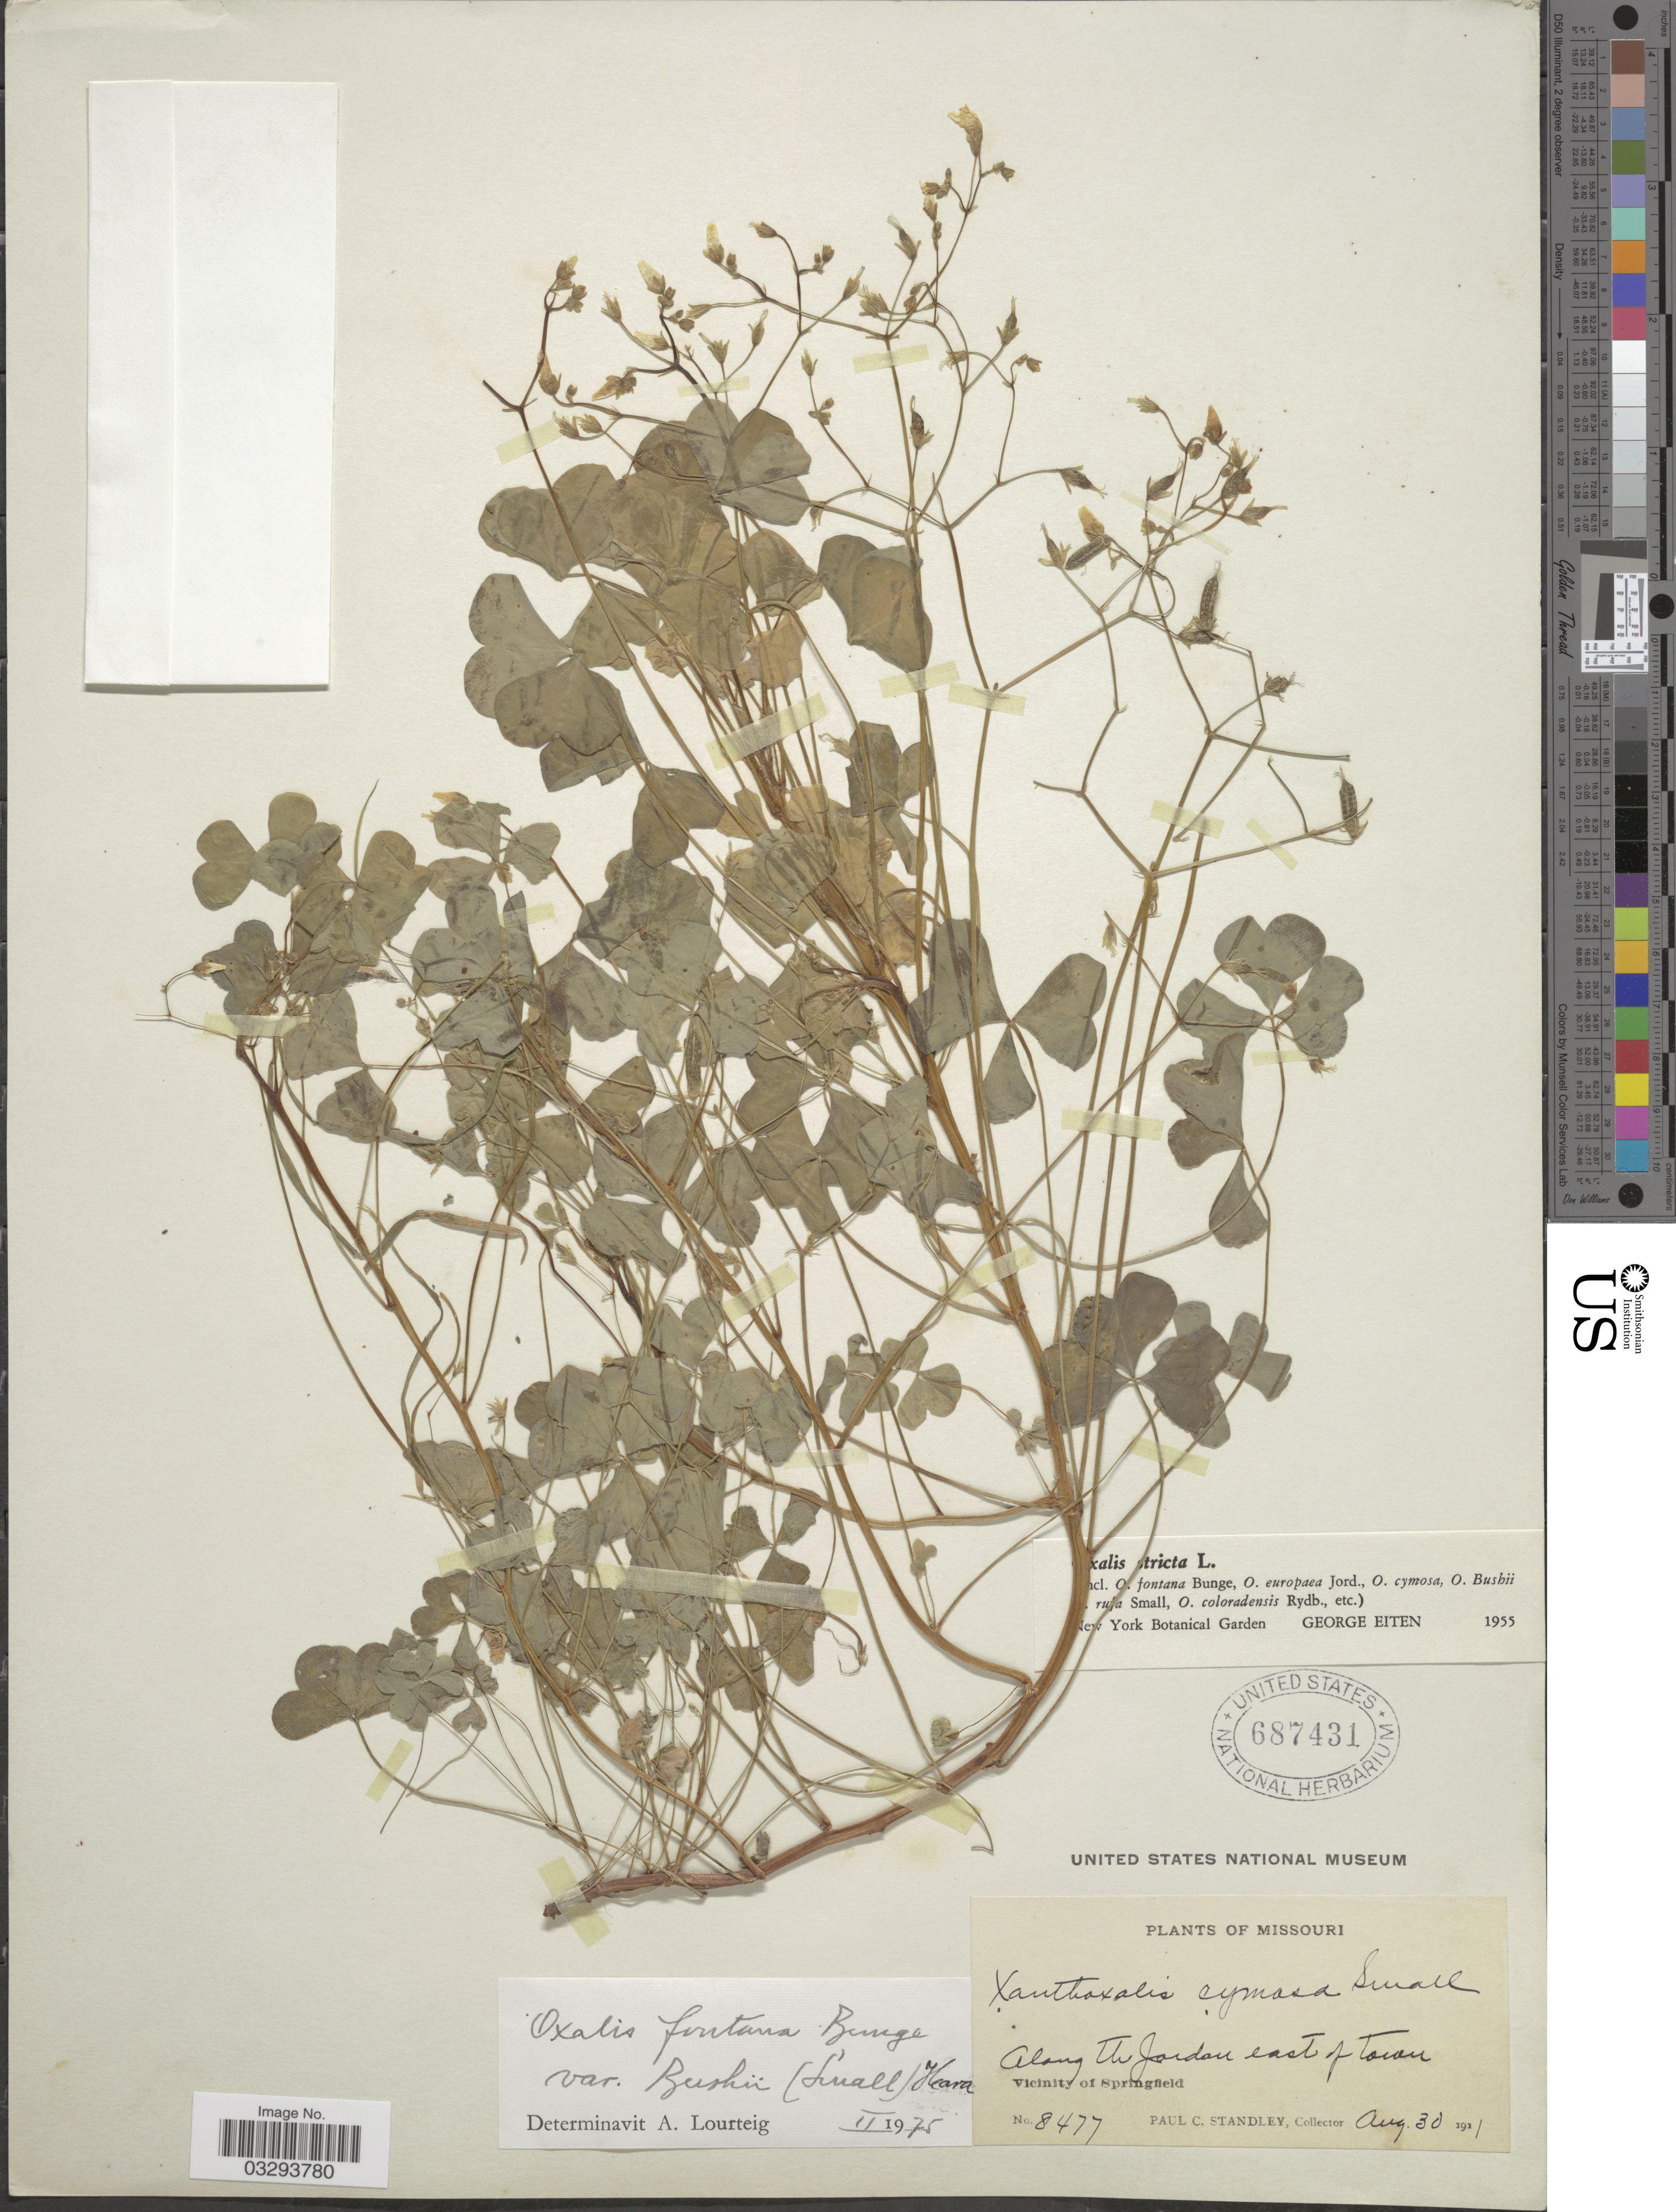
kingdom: Plantae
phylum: Tracheophyta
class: Magnoliopsida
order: Oxalidales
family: Oxalidaceae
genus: Oxalis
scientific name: Oxalis fontana var. bushii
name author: (Small) H. Hara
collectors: P. C. Standley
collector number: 8477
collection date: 1911-08-30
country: United States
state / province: Missouri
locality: Along the Jordon east of Town. Vicinity of Springfield.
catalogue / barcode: US 687431